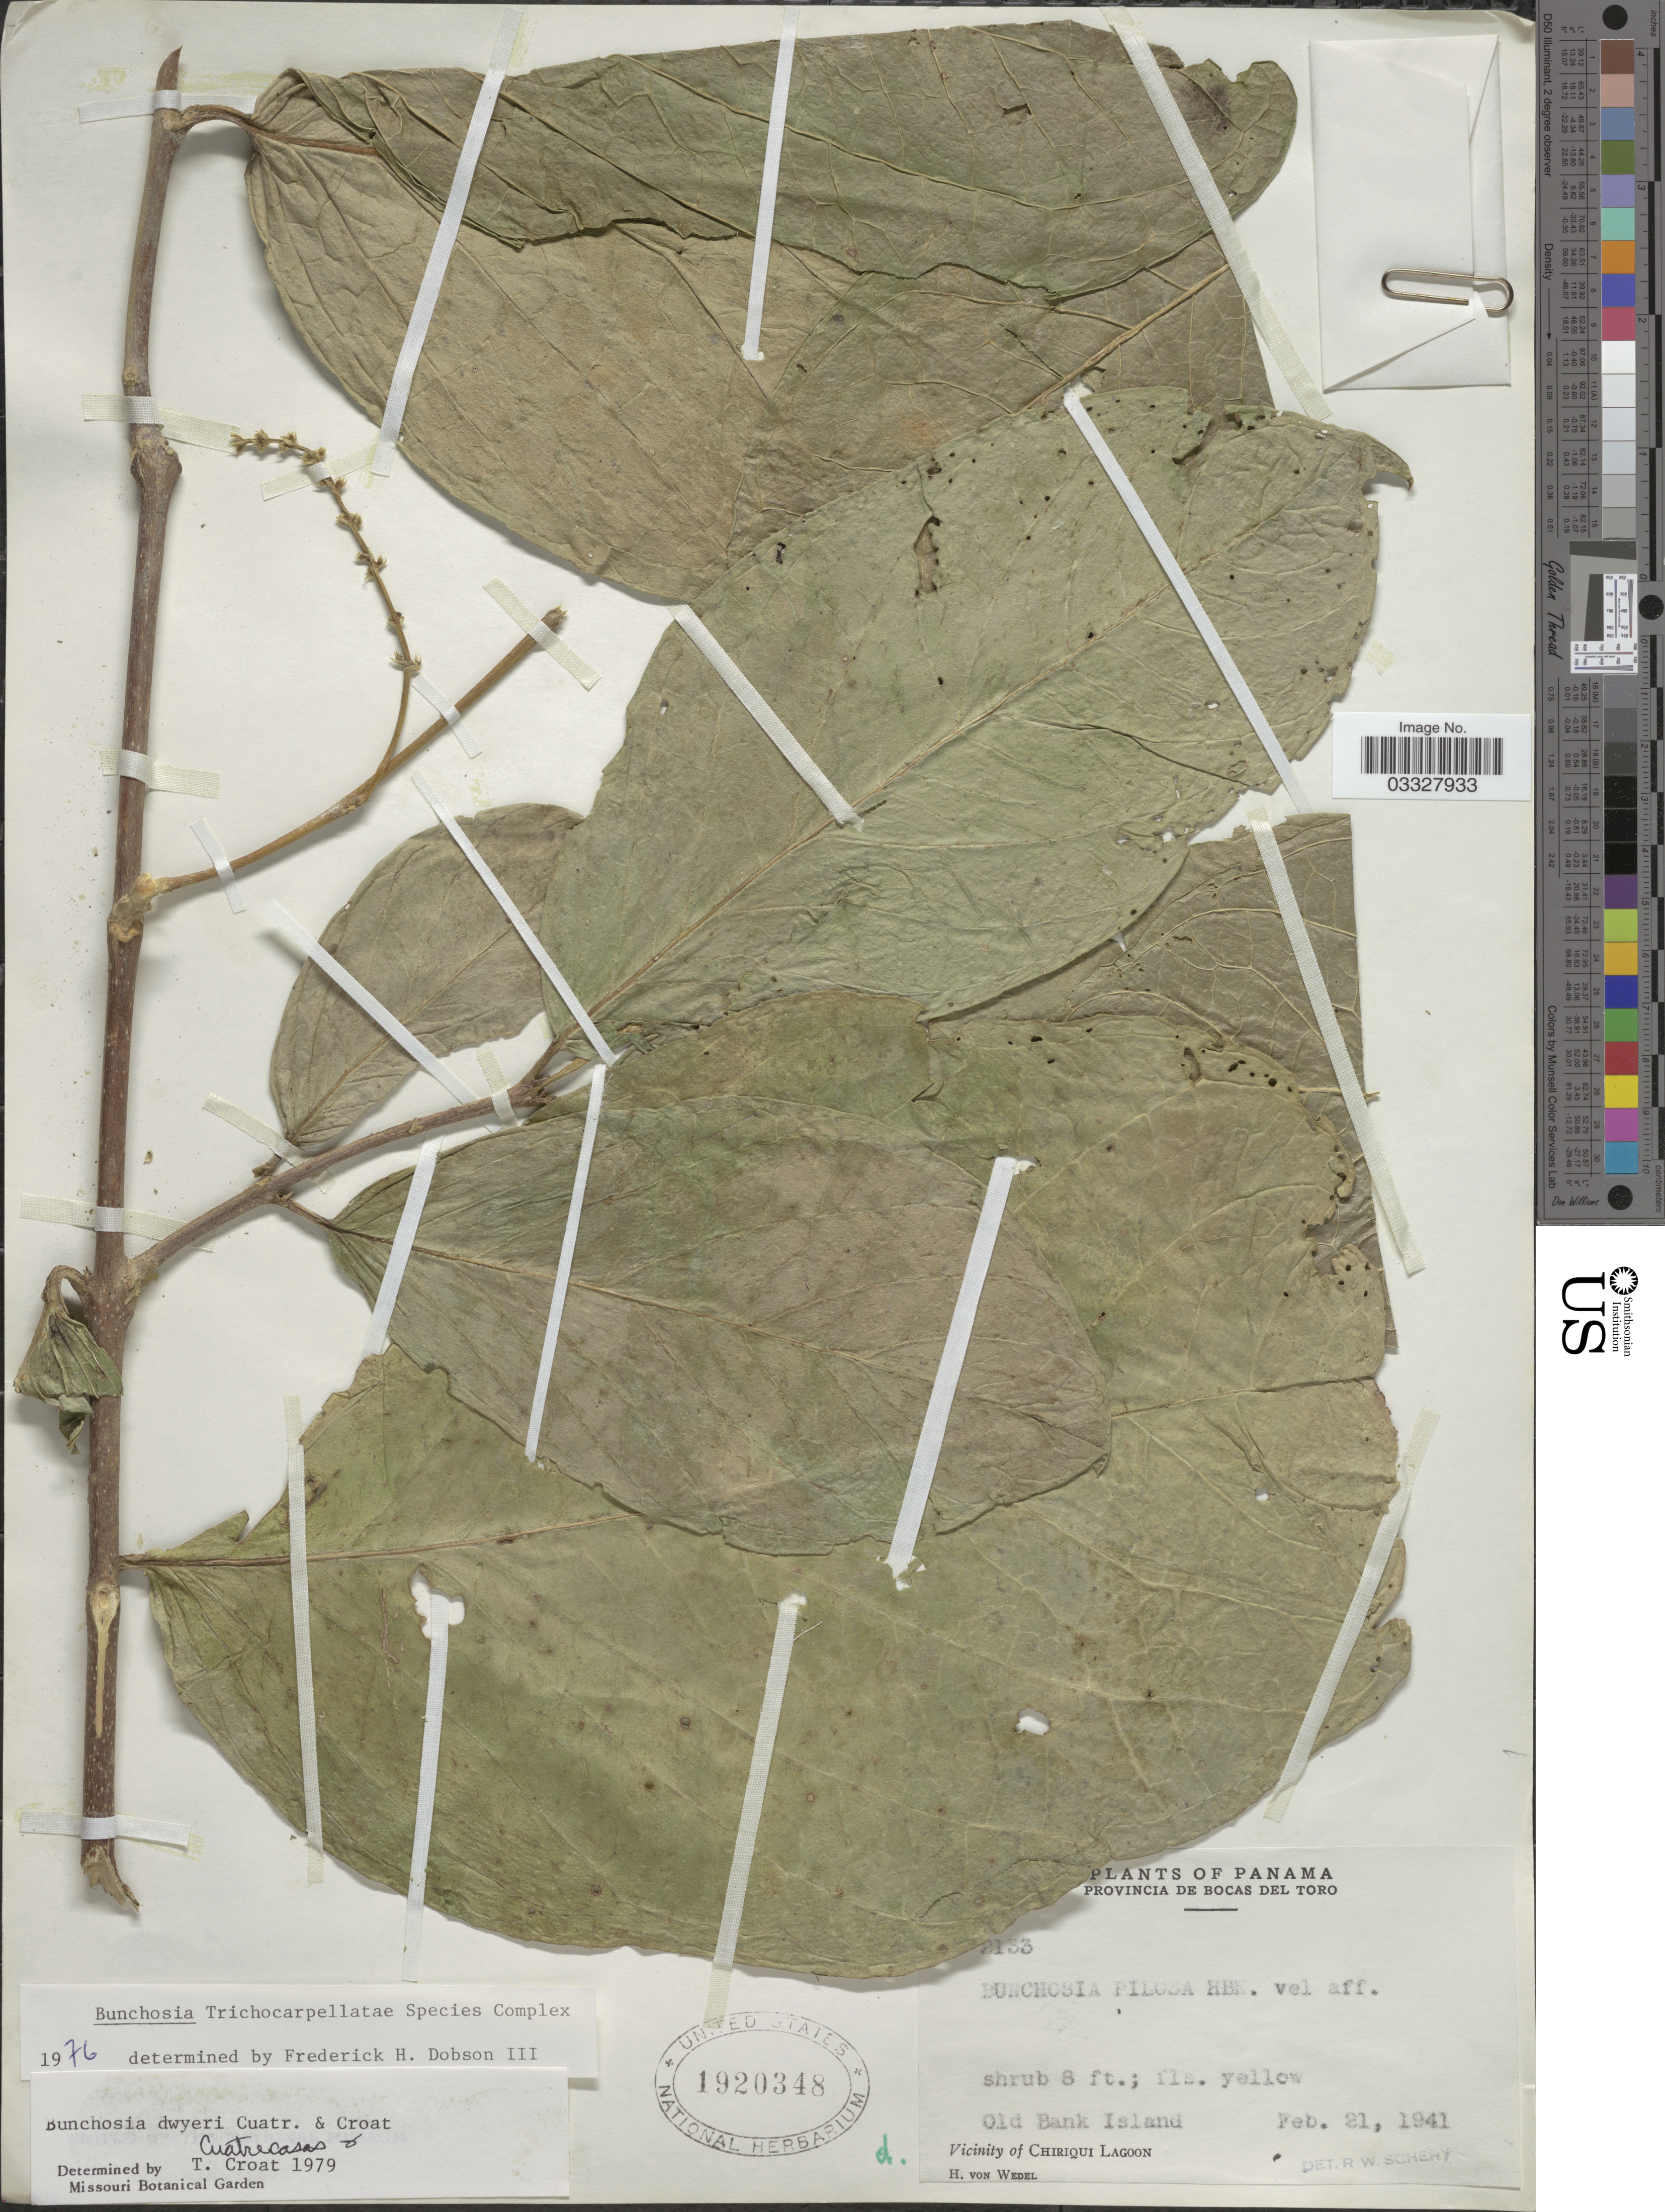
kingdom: Plantae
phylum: Tracheophyta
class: Magnoliopsida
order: Malpighiales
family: Malpighiaceae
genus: Bunchosia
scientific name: Bunchosia dwyeri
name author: Cuatrec. & Croat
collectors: H. von Wedel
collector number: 2133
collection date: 1941-02-21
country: Panama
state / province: Bocas del Toro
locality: Old Bank Island, Vicinity of Chiriqui Lagoon.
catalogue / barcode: US 1920348